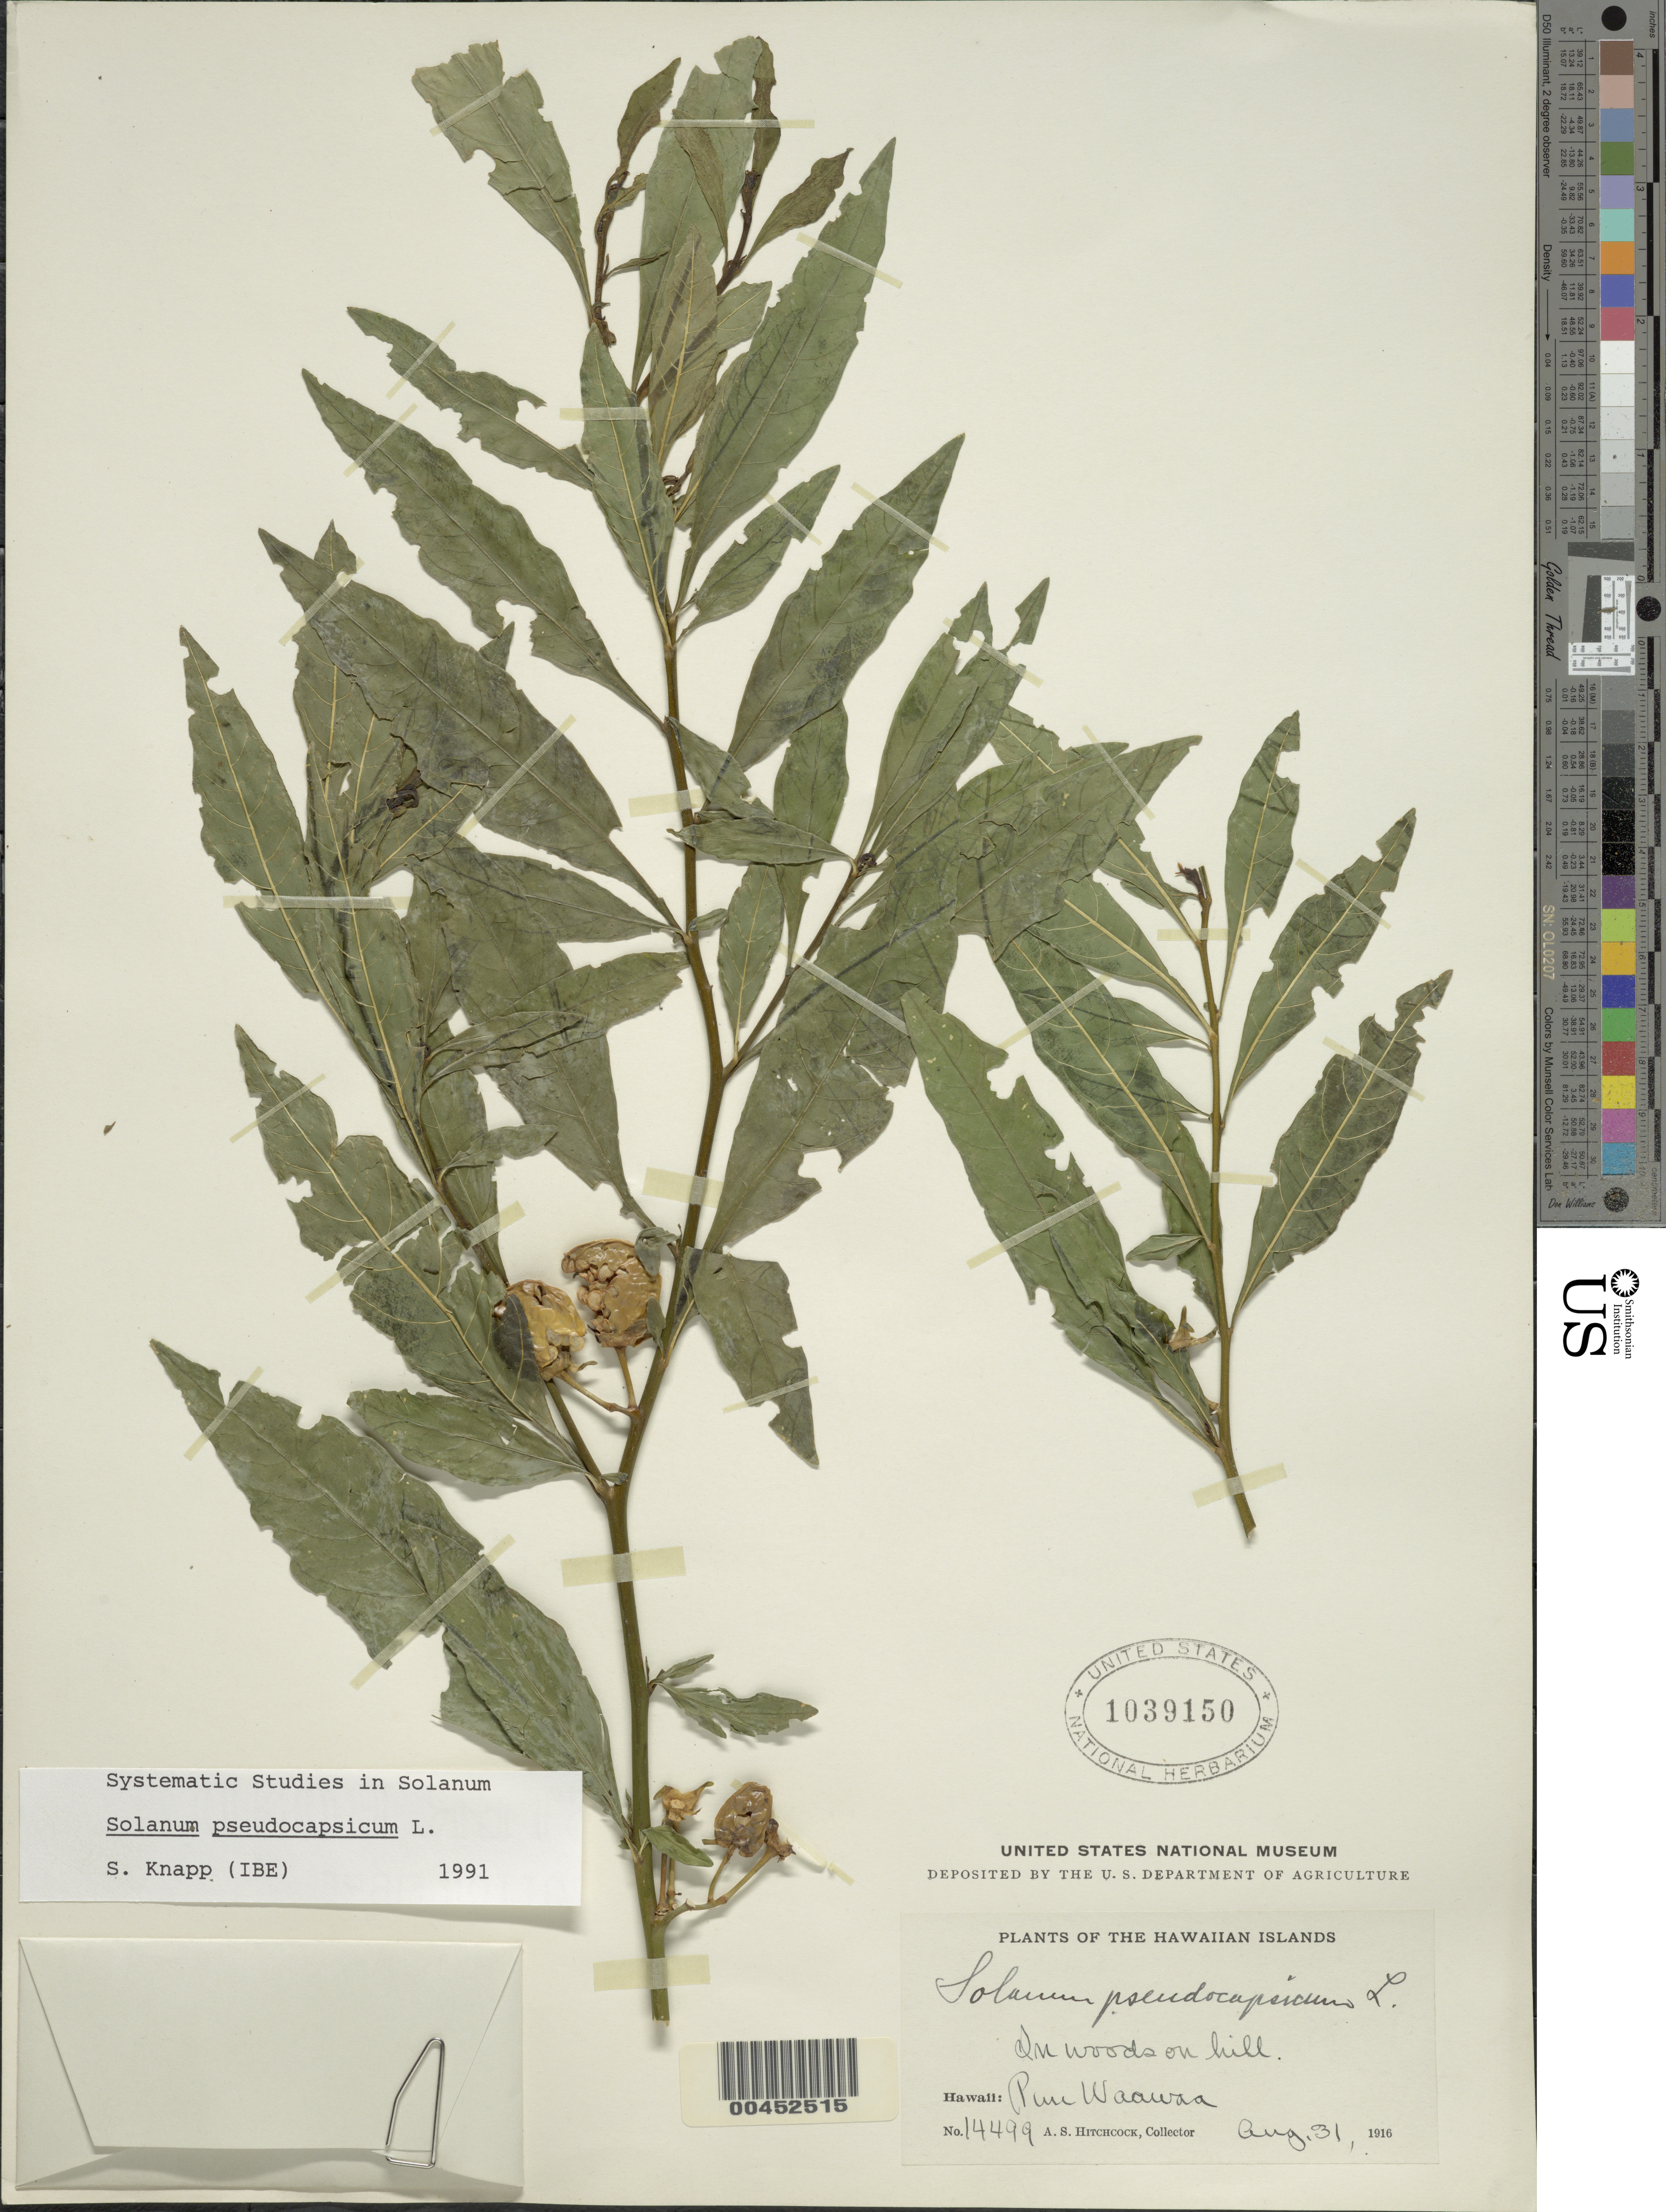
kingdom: Plantae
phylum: Tracheophyta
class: Magnoliopsida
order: Solanales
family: Solanaceae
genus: Solanum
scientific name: Solanum pseudocapsicum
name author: L.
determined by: Knapp, S. D.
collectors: A. S. Hitchcock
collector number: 14499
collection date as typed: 31 Aug 1916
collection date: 1916-08-31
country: United States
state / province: Hawaii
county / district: Hawaii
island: Hawaii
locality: Puu Waawaa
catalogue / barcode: US 1039150